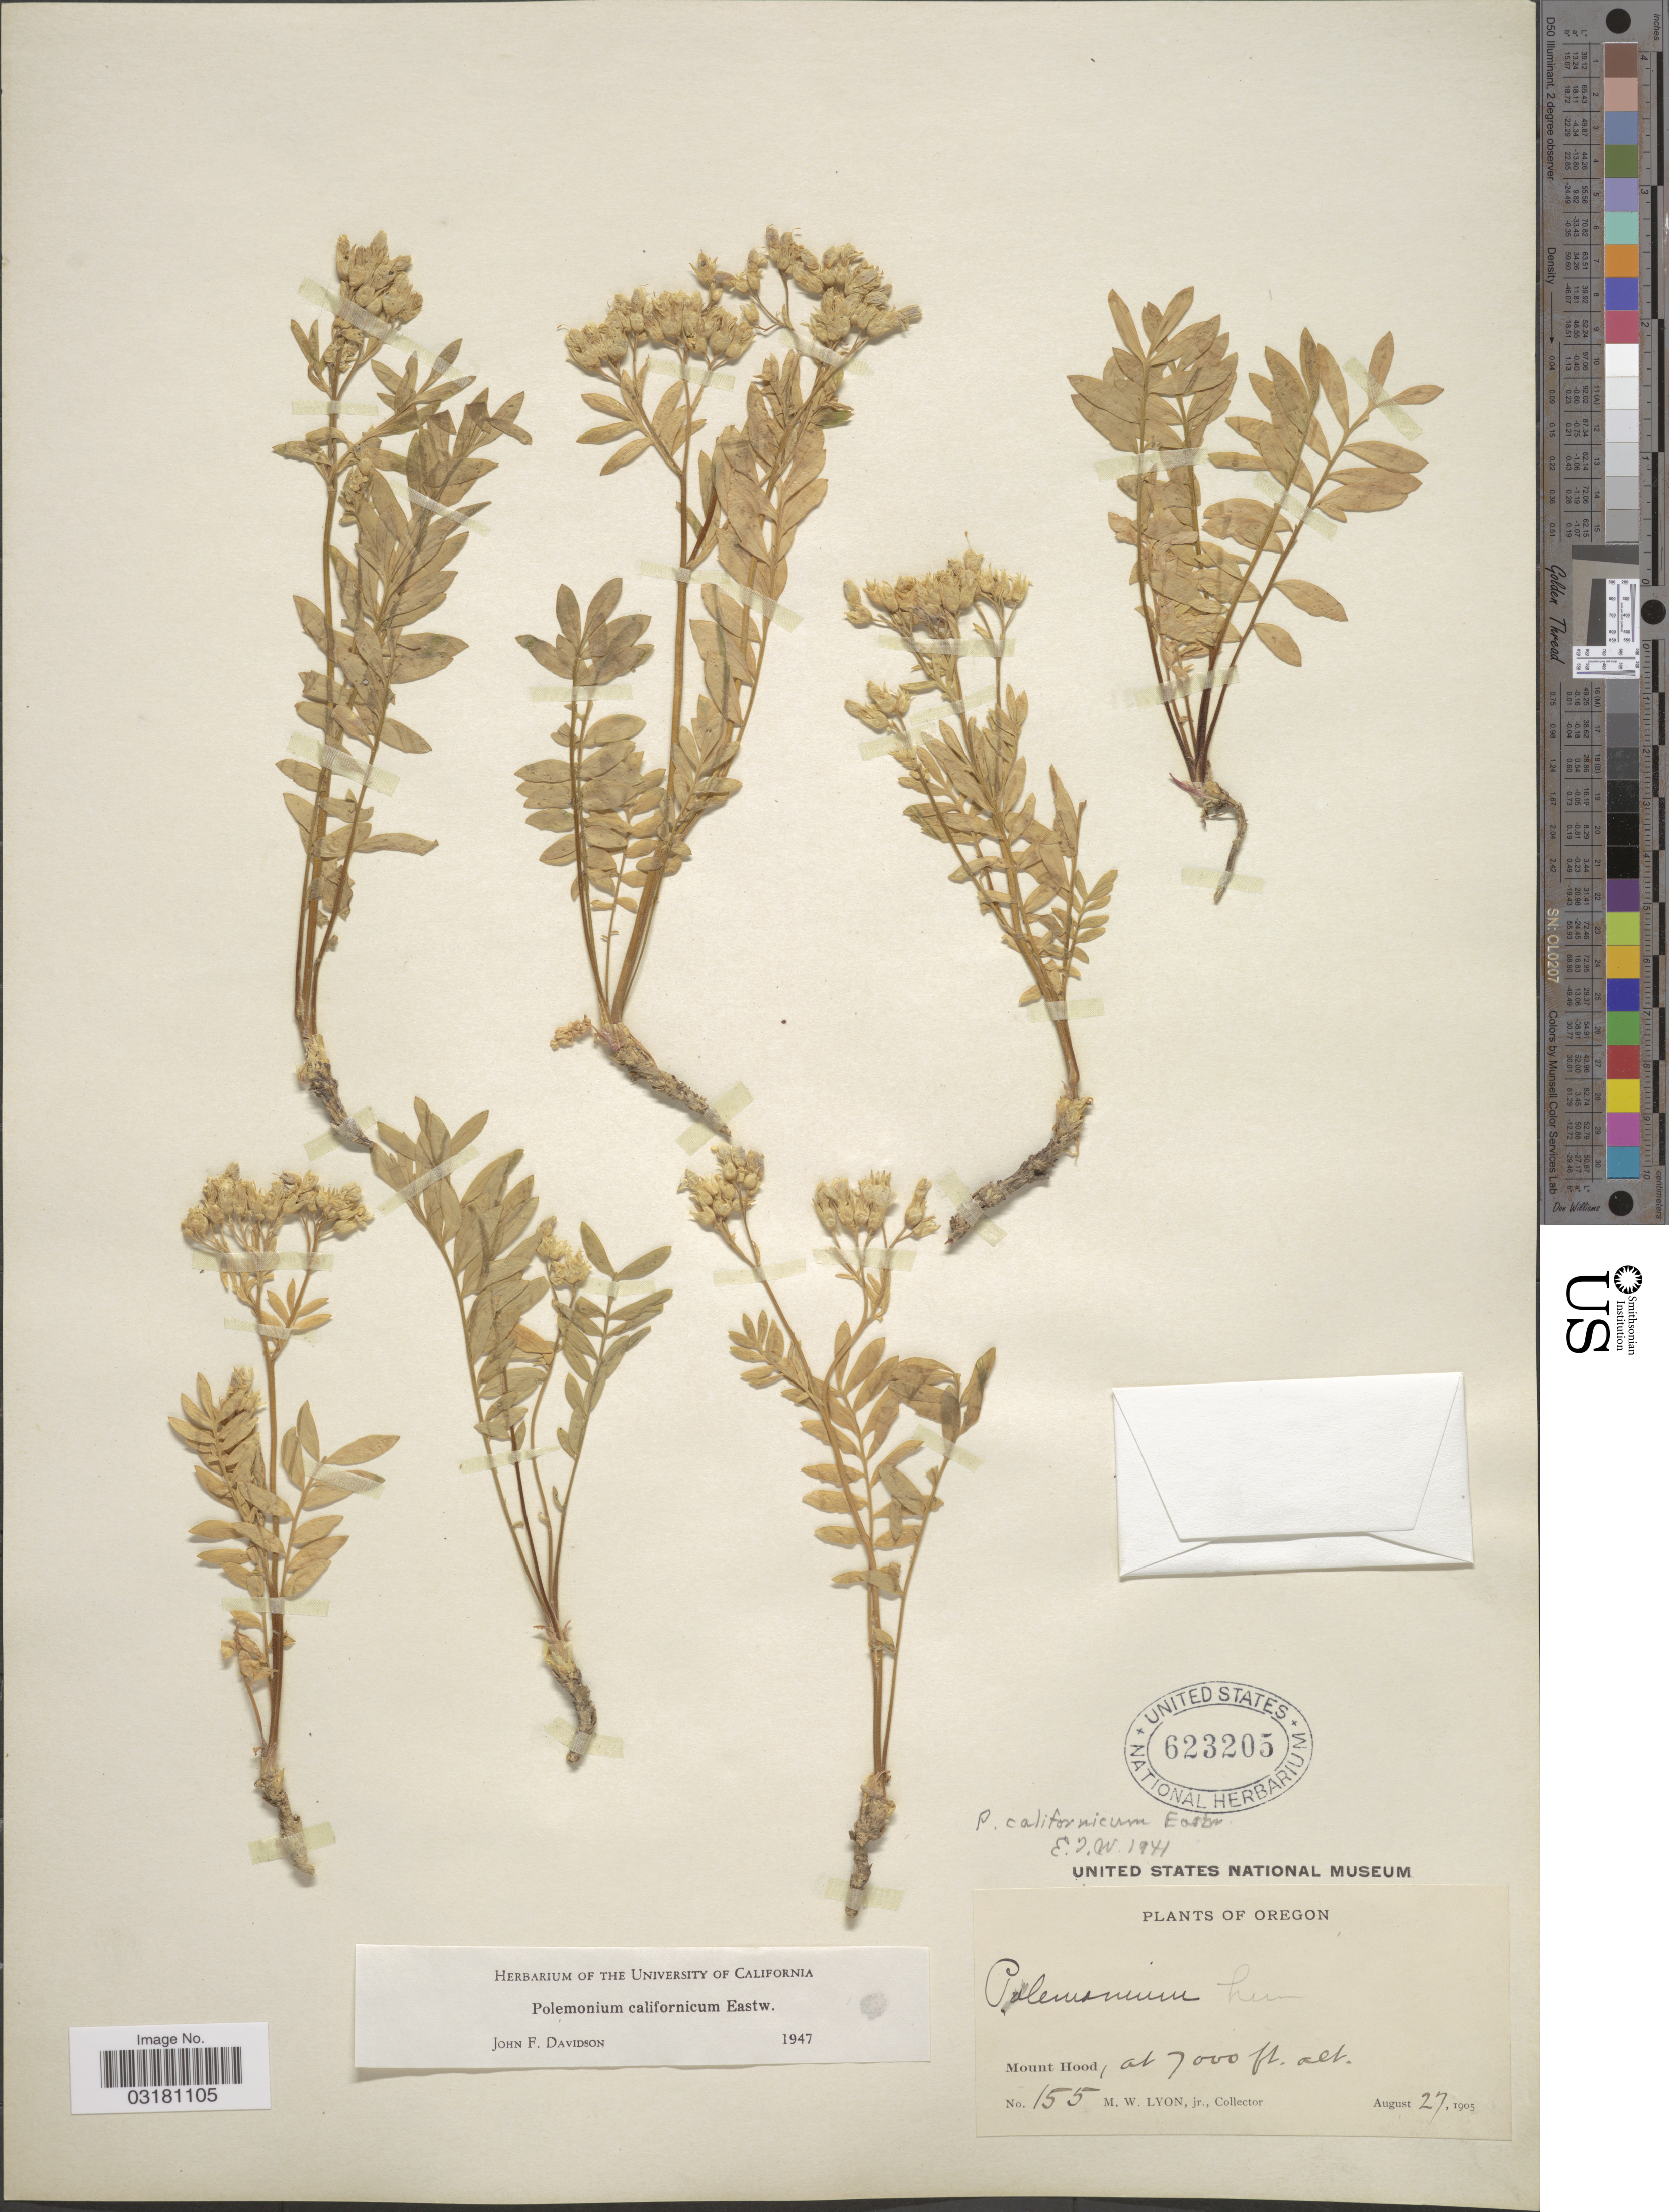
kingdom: Plantae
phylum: Tracheophyta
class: Magnoliopsida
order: Ericales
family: Polemoniaceae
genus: Polemonium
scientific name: Polemonium californicum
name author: Eastw.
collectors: M. Lyon Jr.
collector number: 155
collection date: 1905-08-27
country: United States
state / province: Oregon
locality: Mount Hood.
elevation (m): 2134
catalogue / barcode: US 623205